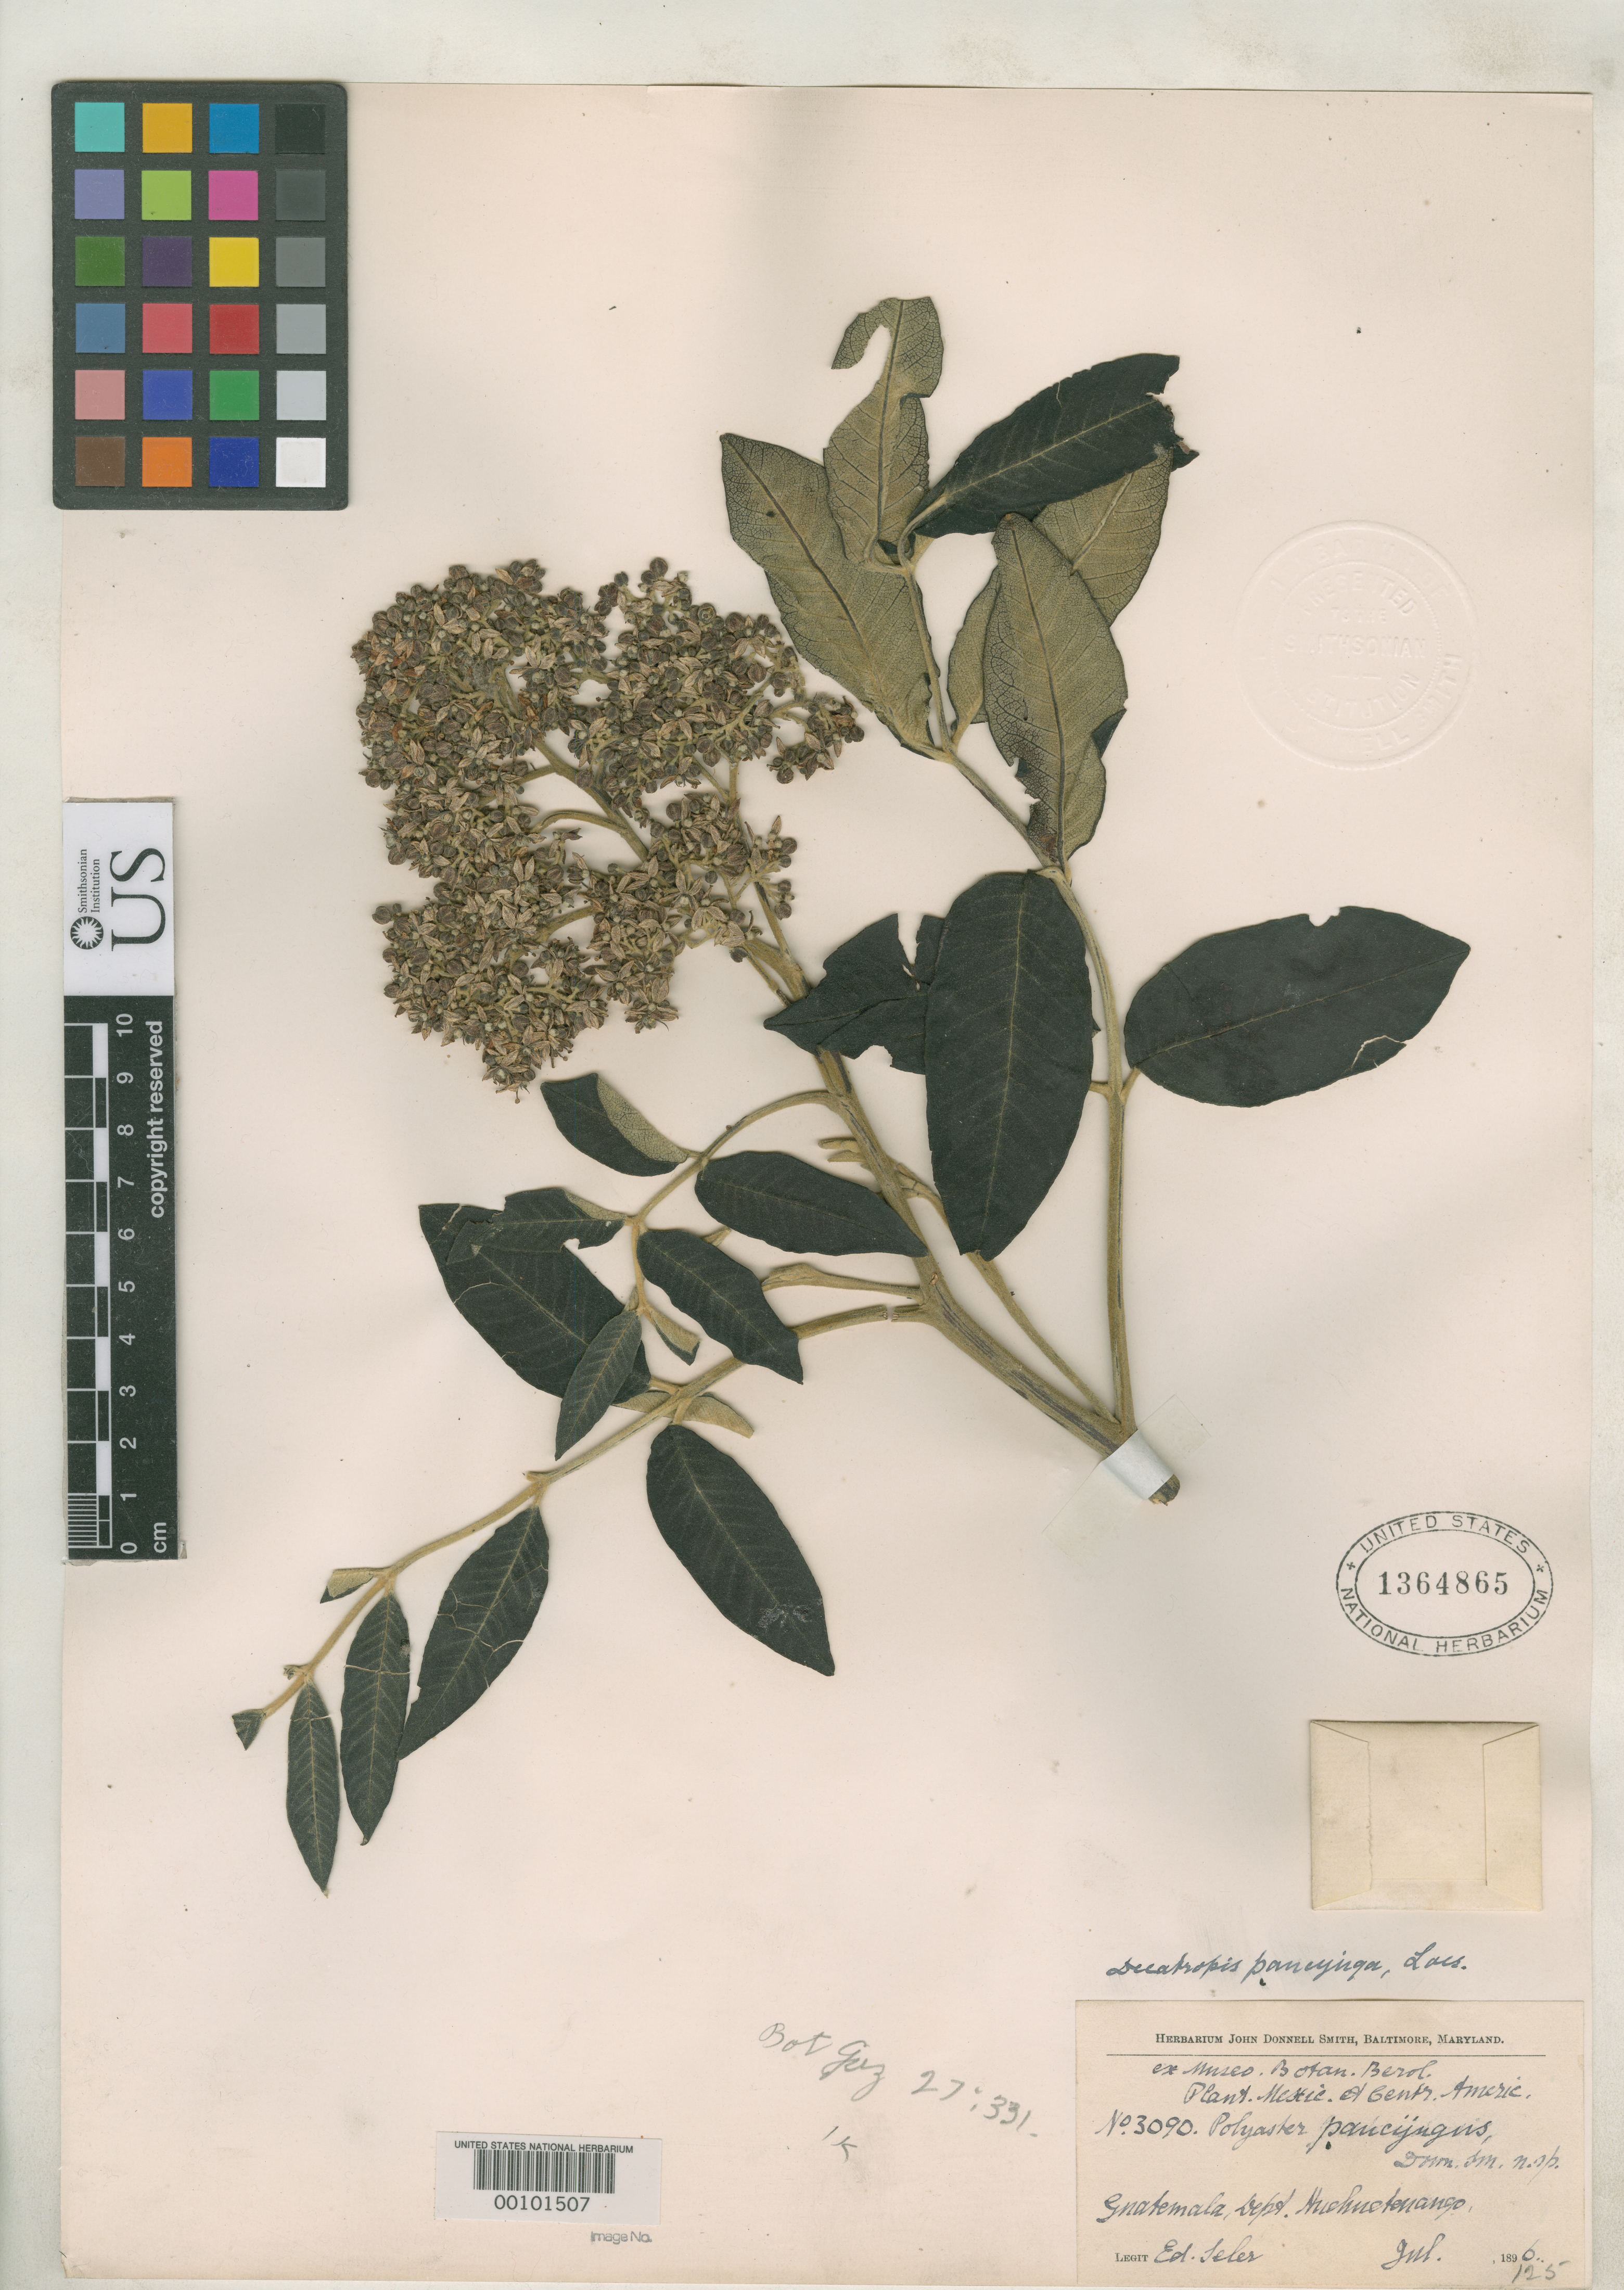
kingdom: Plantae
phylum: Tracheophyta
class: Magnoliopsida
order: Sapindales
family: Rutaceae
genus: Polyaster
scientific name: Polyaster paucijugus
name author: Donn. Sm.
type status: Type Collection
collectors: E. Seler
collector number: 3090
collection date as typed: Jul 1896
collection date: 1896-07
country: Guatemala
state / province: Huehuetenango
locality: Macao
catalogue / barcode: US 1364865